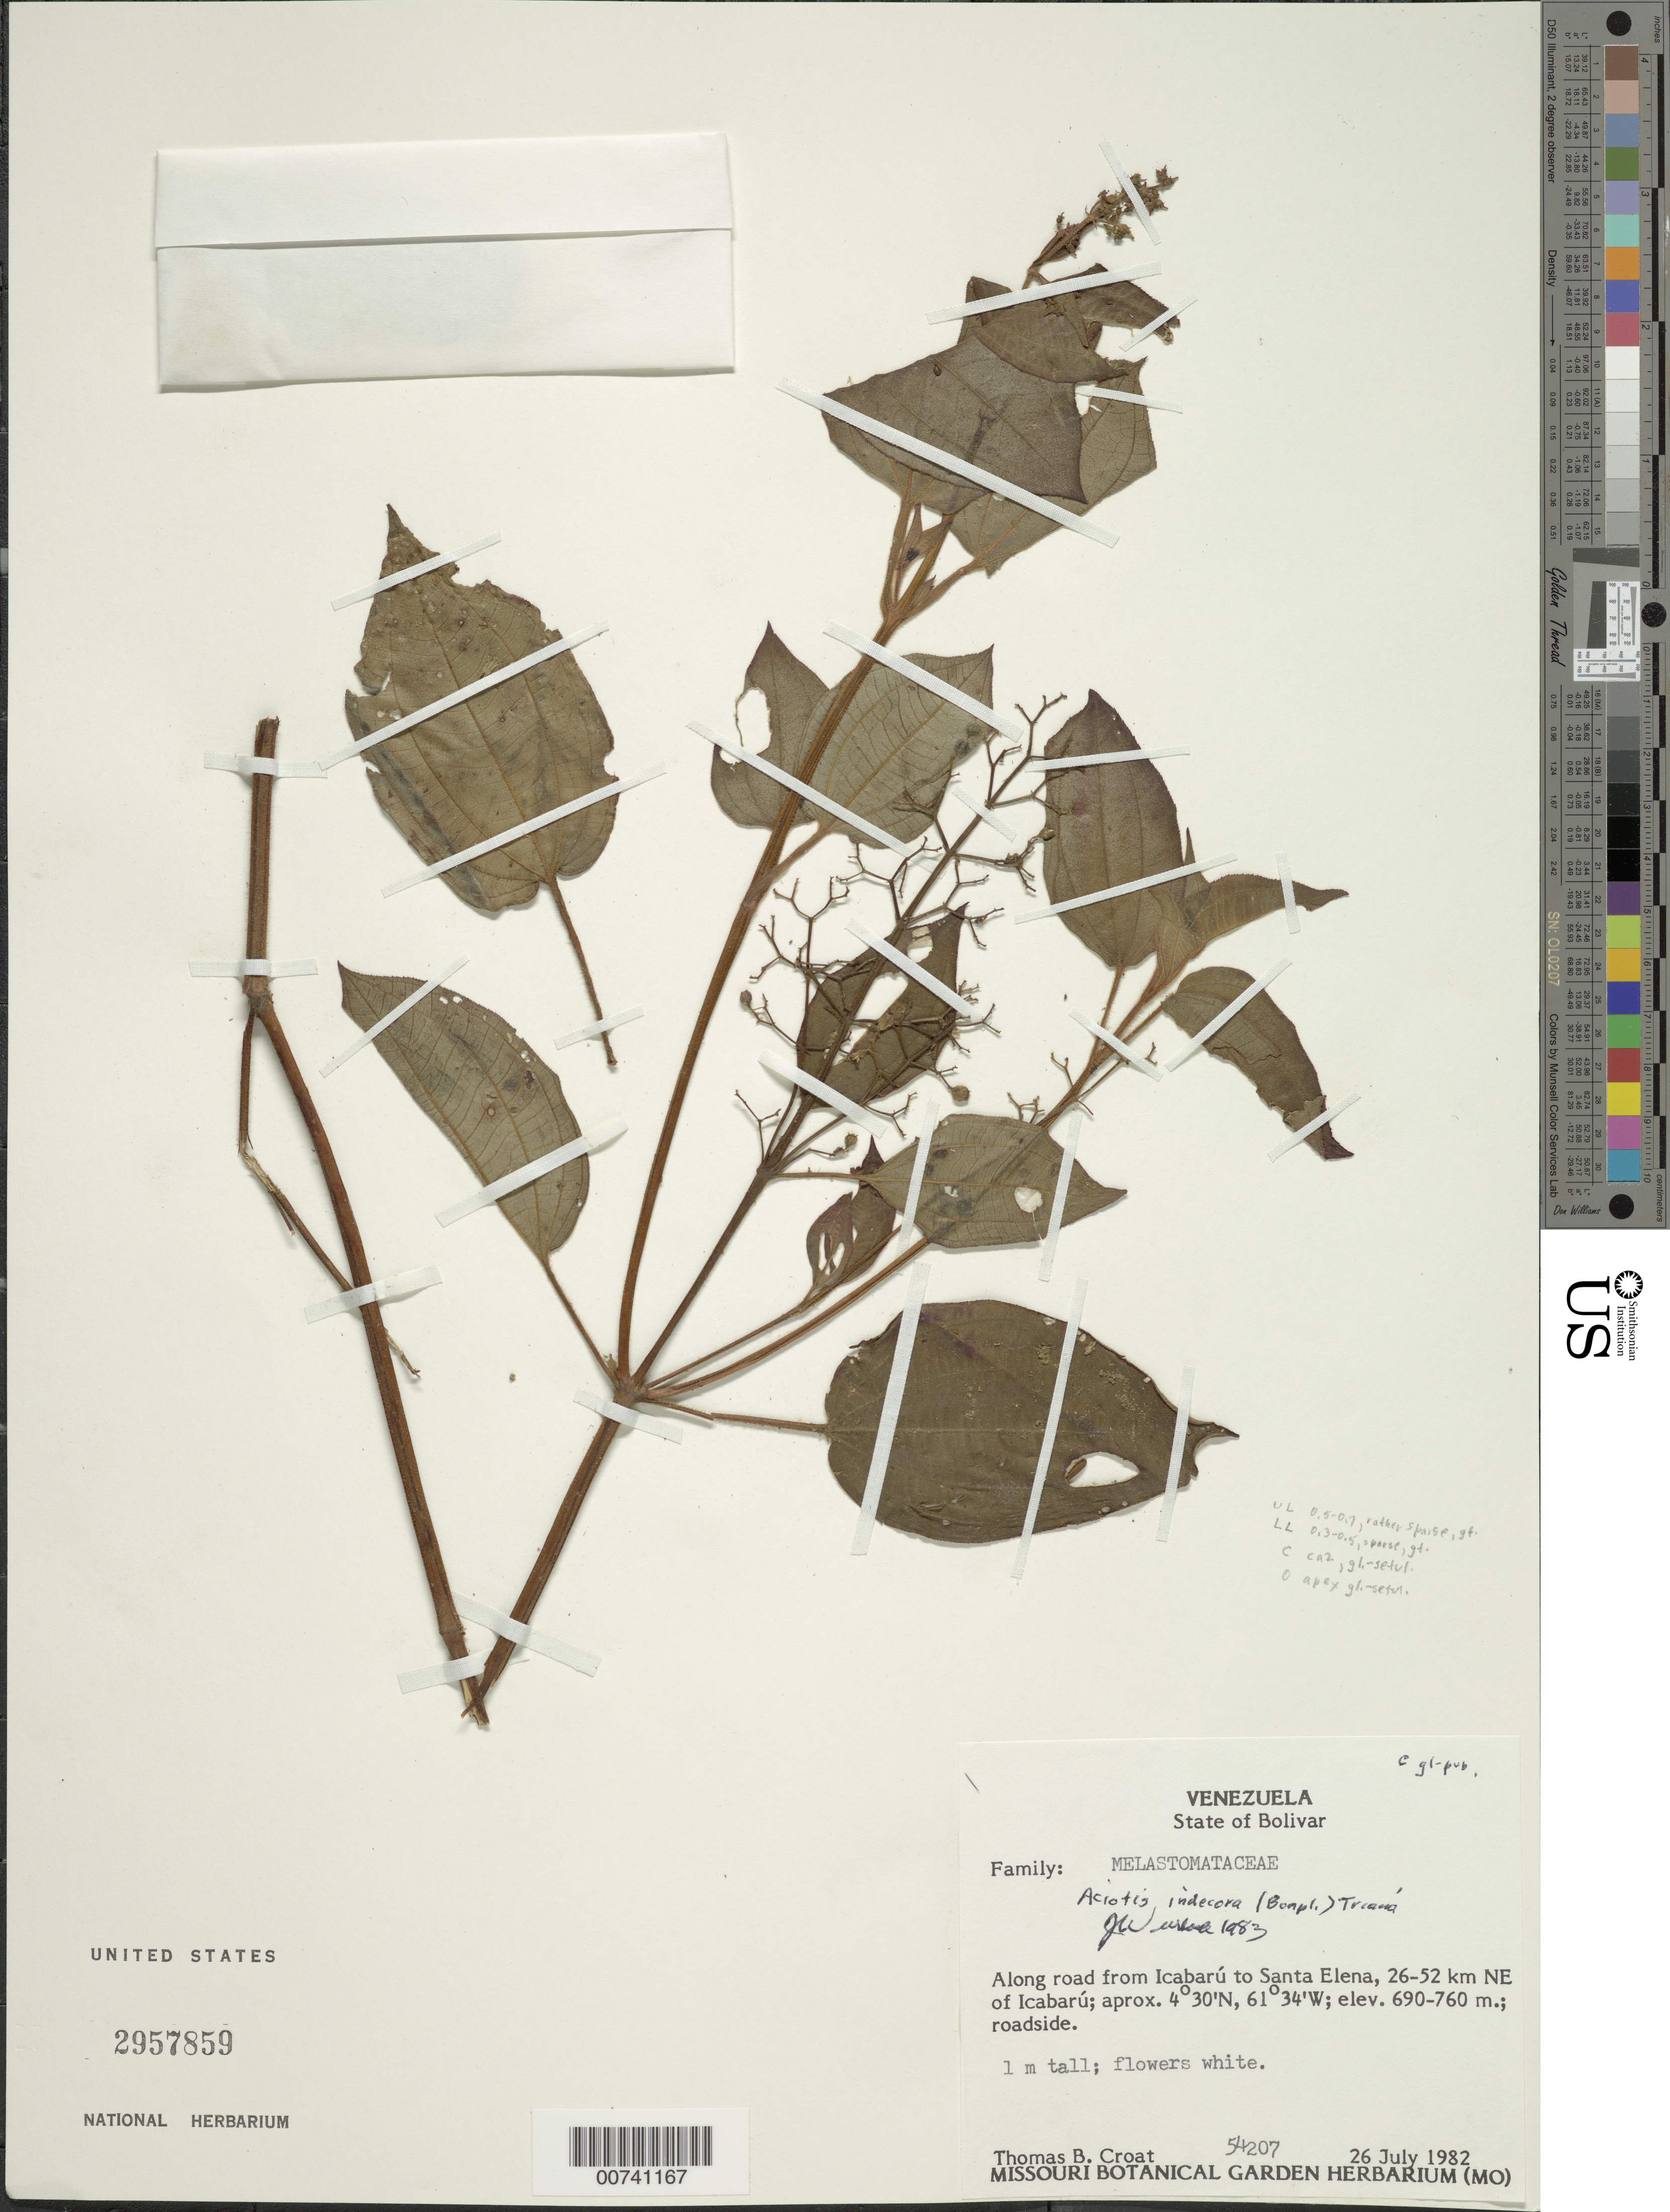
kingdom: Plantae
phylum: Tracheophyta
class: Magnoliopsida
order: Myrtales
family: Melastomataceae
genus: Aciotis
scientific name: Aciotis indecora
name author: (Bonpl.) Triana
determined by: Wurdack, John J., (US), US (UNITED STATES)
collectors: T. B. Croat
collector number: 54207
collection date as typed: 26-Jul-82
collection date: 1982-07-26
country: Venezuela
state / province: Bolívar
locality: Icabarú to Santa Elena road, 26-52 km NE of Icabarú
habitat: Roadside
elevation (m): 690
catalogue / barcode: US 2957859